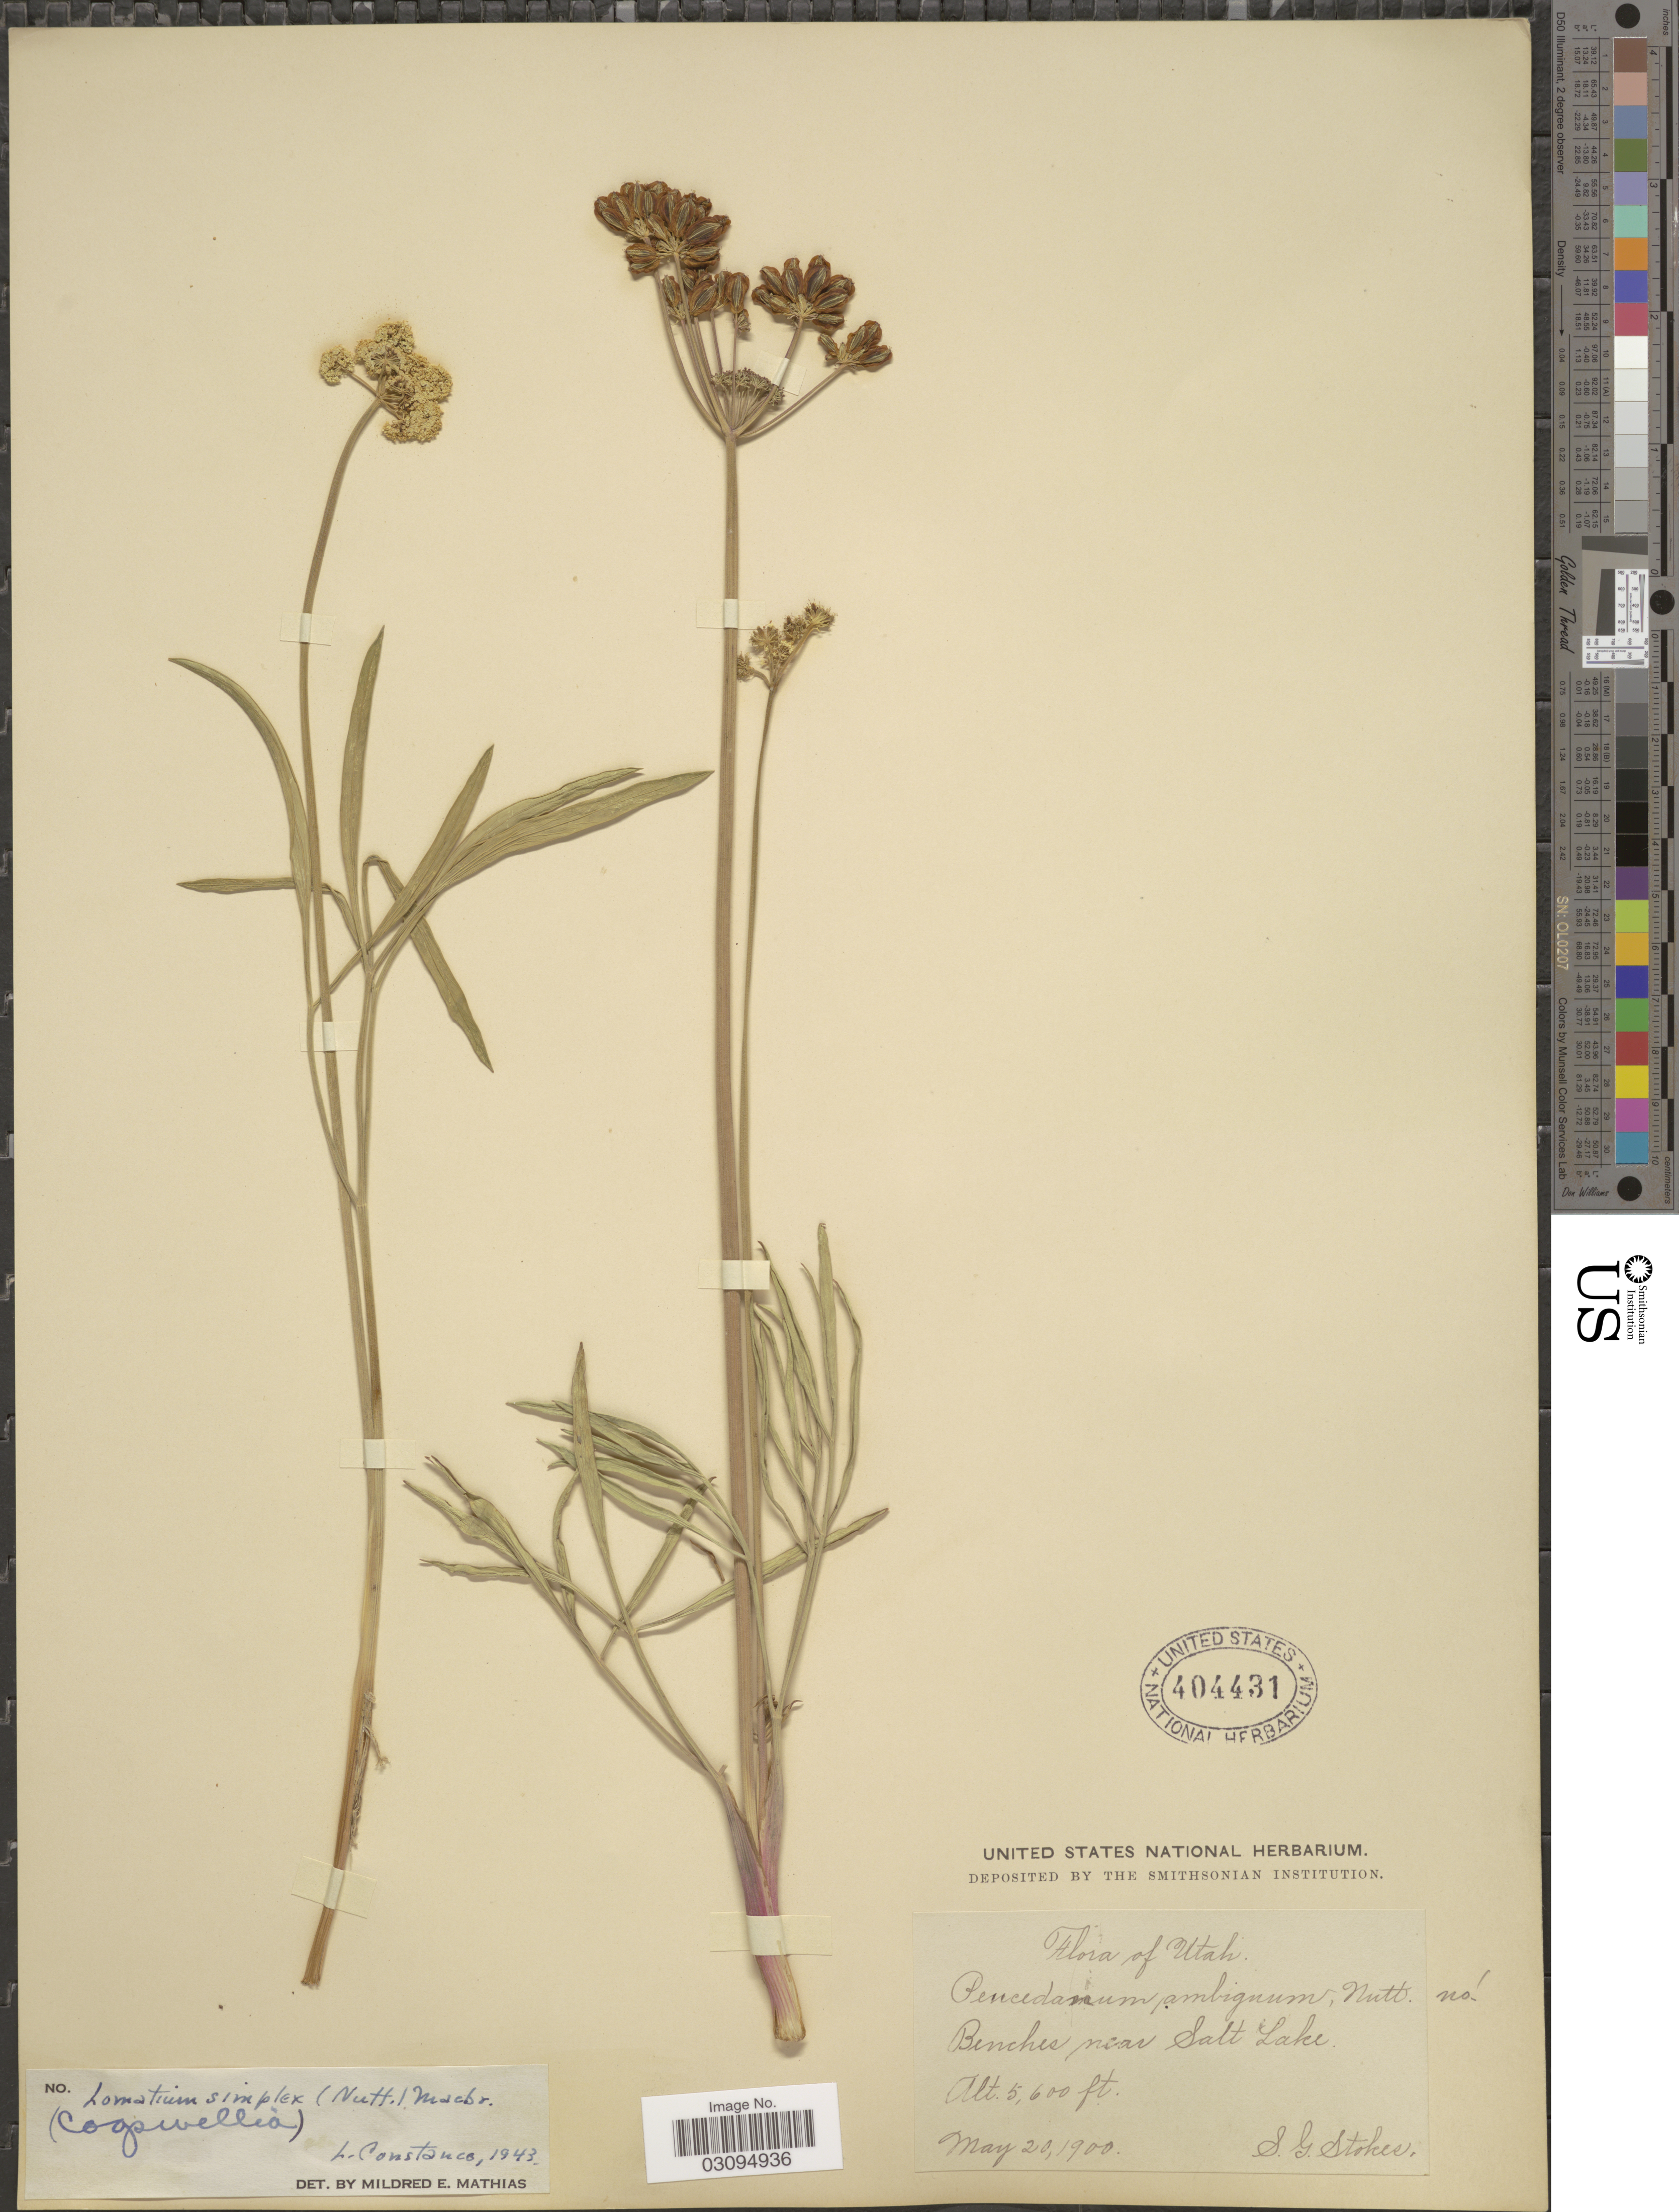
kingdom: Plantae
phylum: Tracheophyta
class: Magnoliopsida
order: Apiales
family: Apiaceae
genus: Lomatium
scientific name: Lomatium platycarpum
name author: (Torr.) J.M. Coult. & Rose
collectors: S. G. Stokes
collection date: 1900-05-20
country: United States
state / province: Utah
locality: Benches near Salt Lake.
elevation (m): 1707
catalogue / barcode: US 404431